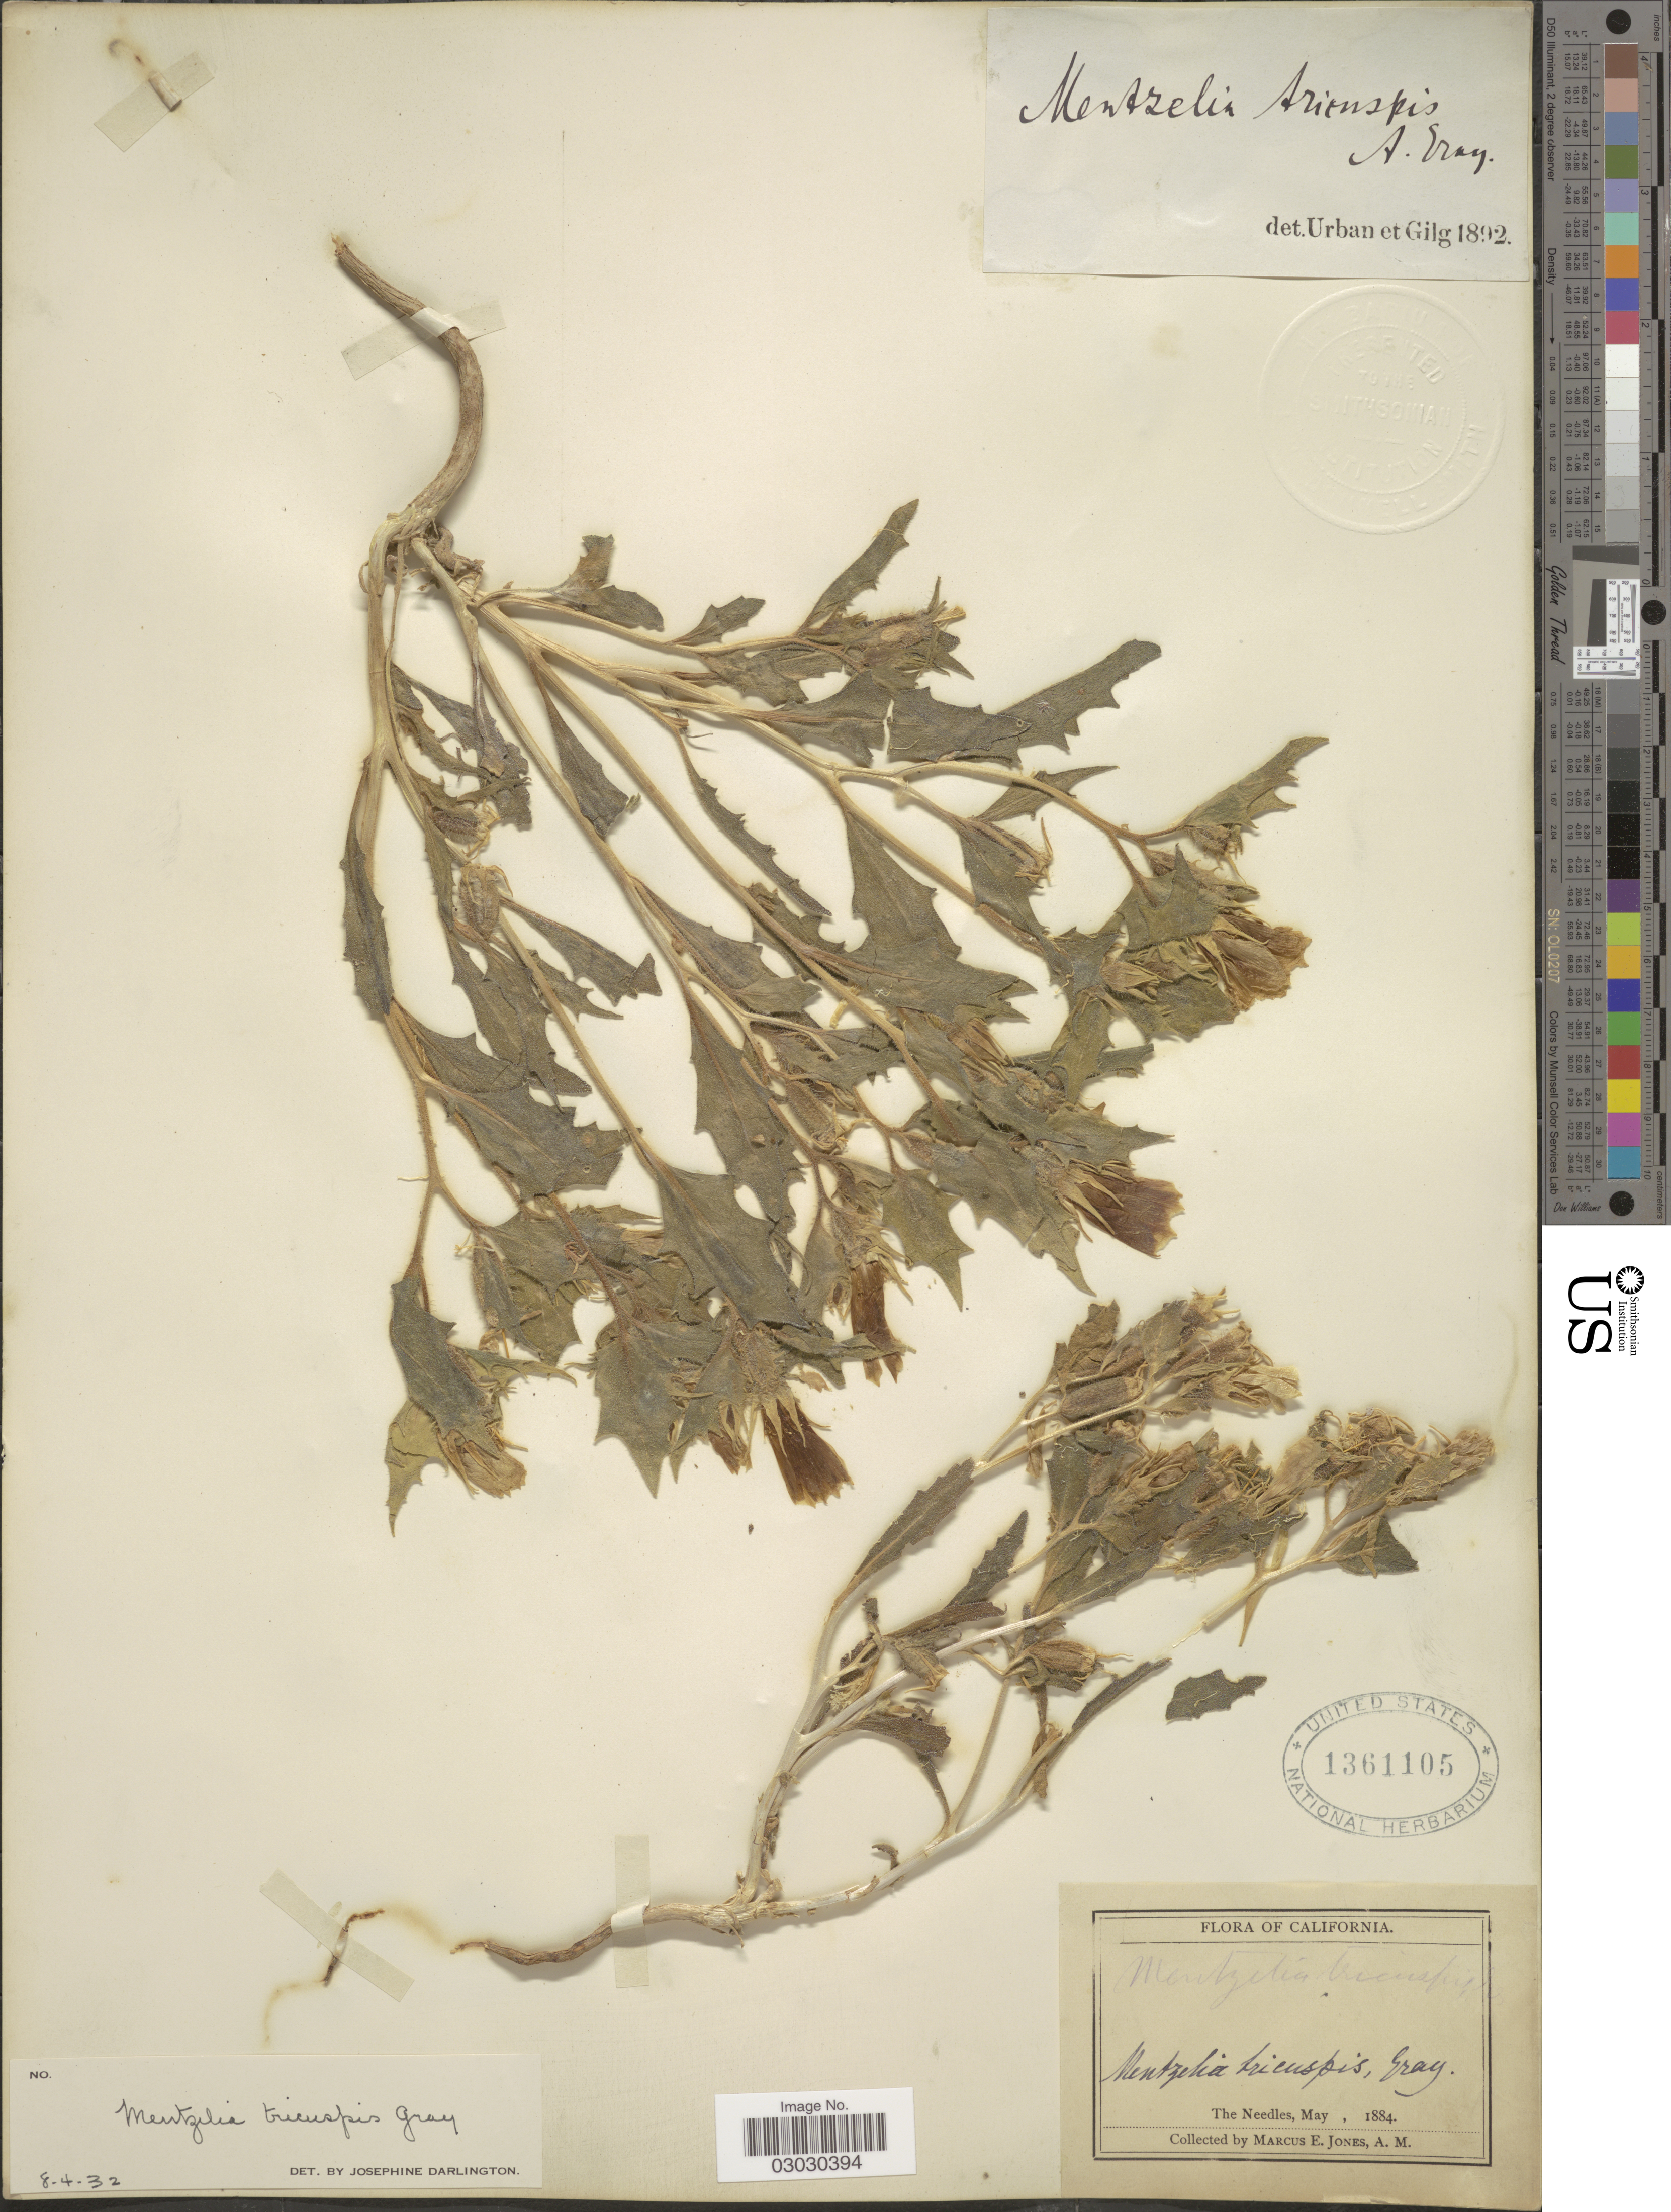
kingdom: Plantae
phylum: Tracheophyta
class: Magnoliopsida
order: Cornales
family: Loasaceae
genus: Mentzelia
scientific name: Mentzelia tricuspis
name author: A. Gray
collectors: M. E. Jones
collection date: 1884-05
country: United States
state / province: California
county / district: San Bernardino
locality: The Needles.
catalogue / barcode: US 1361105